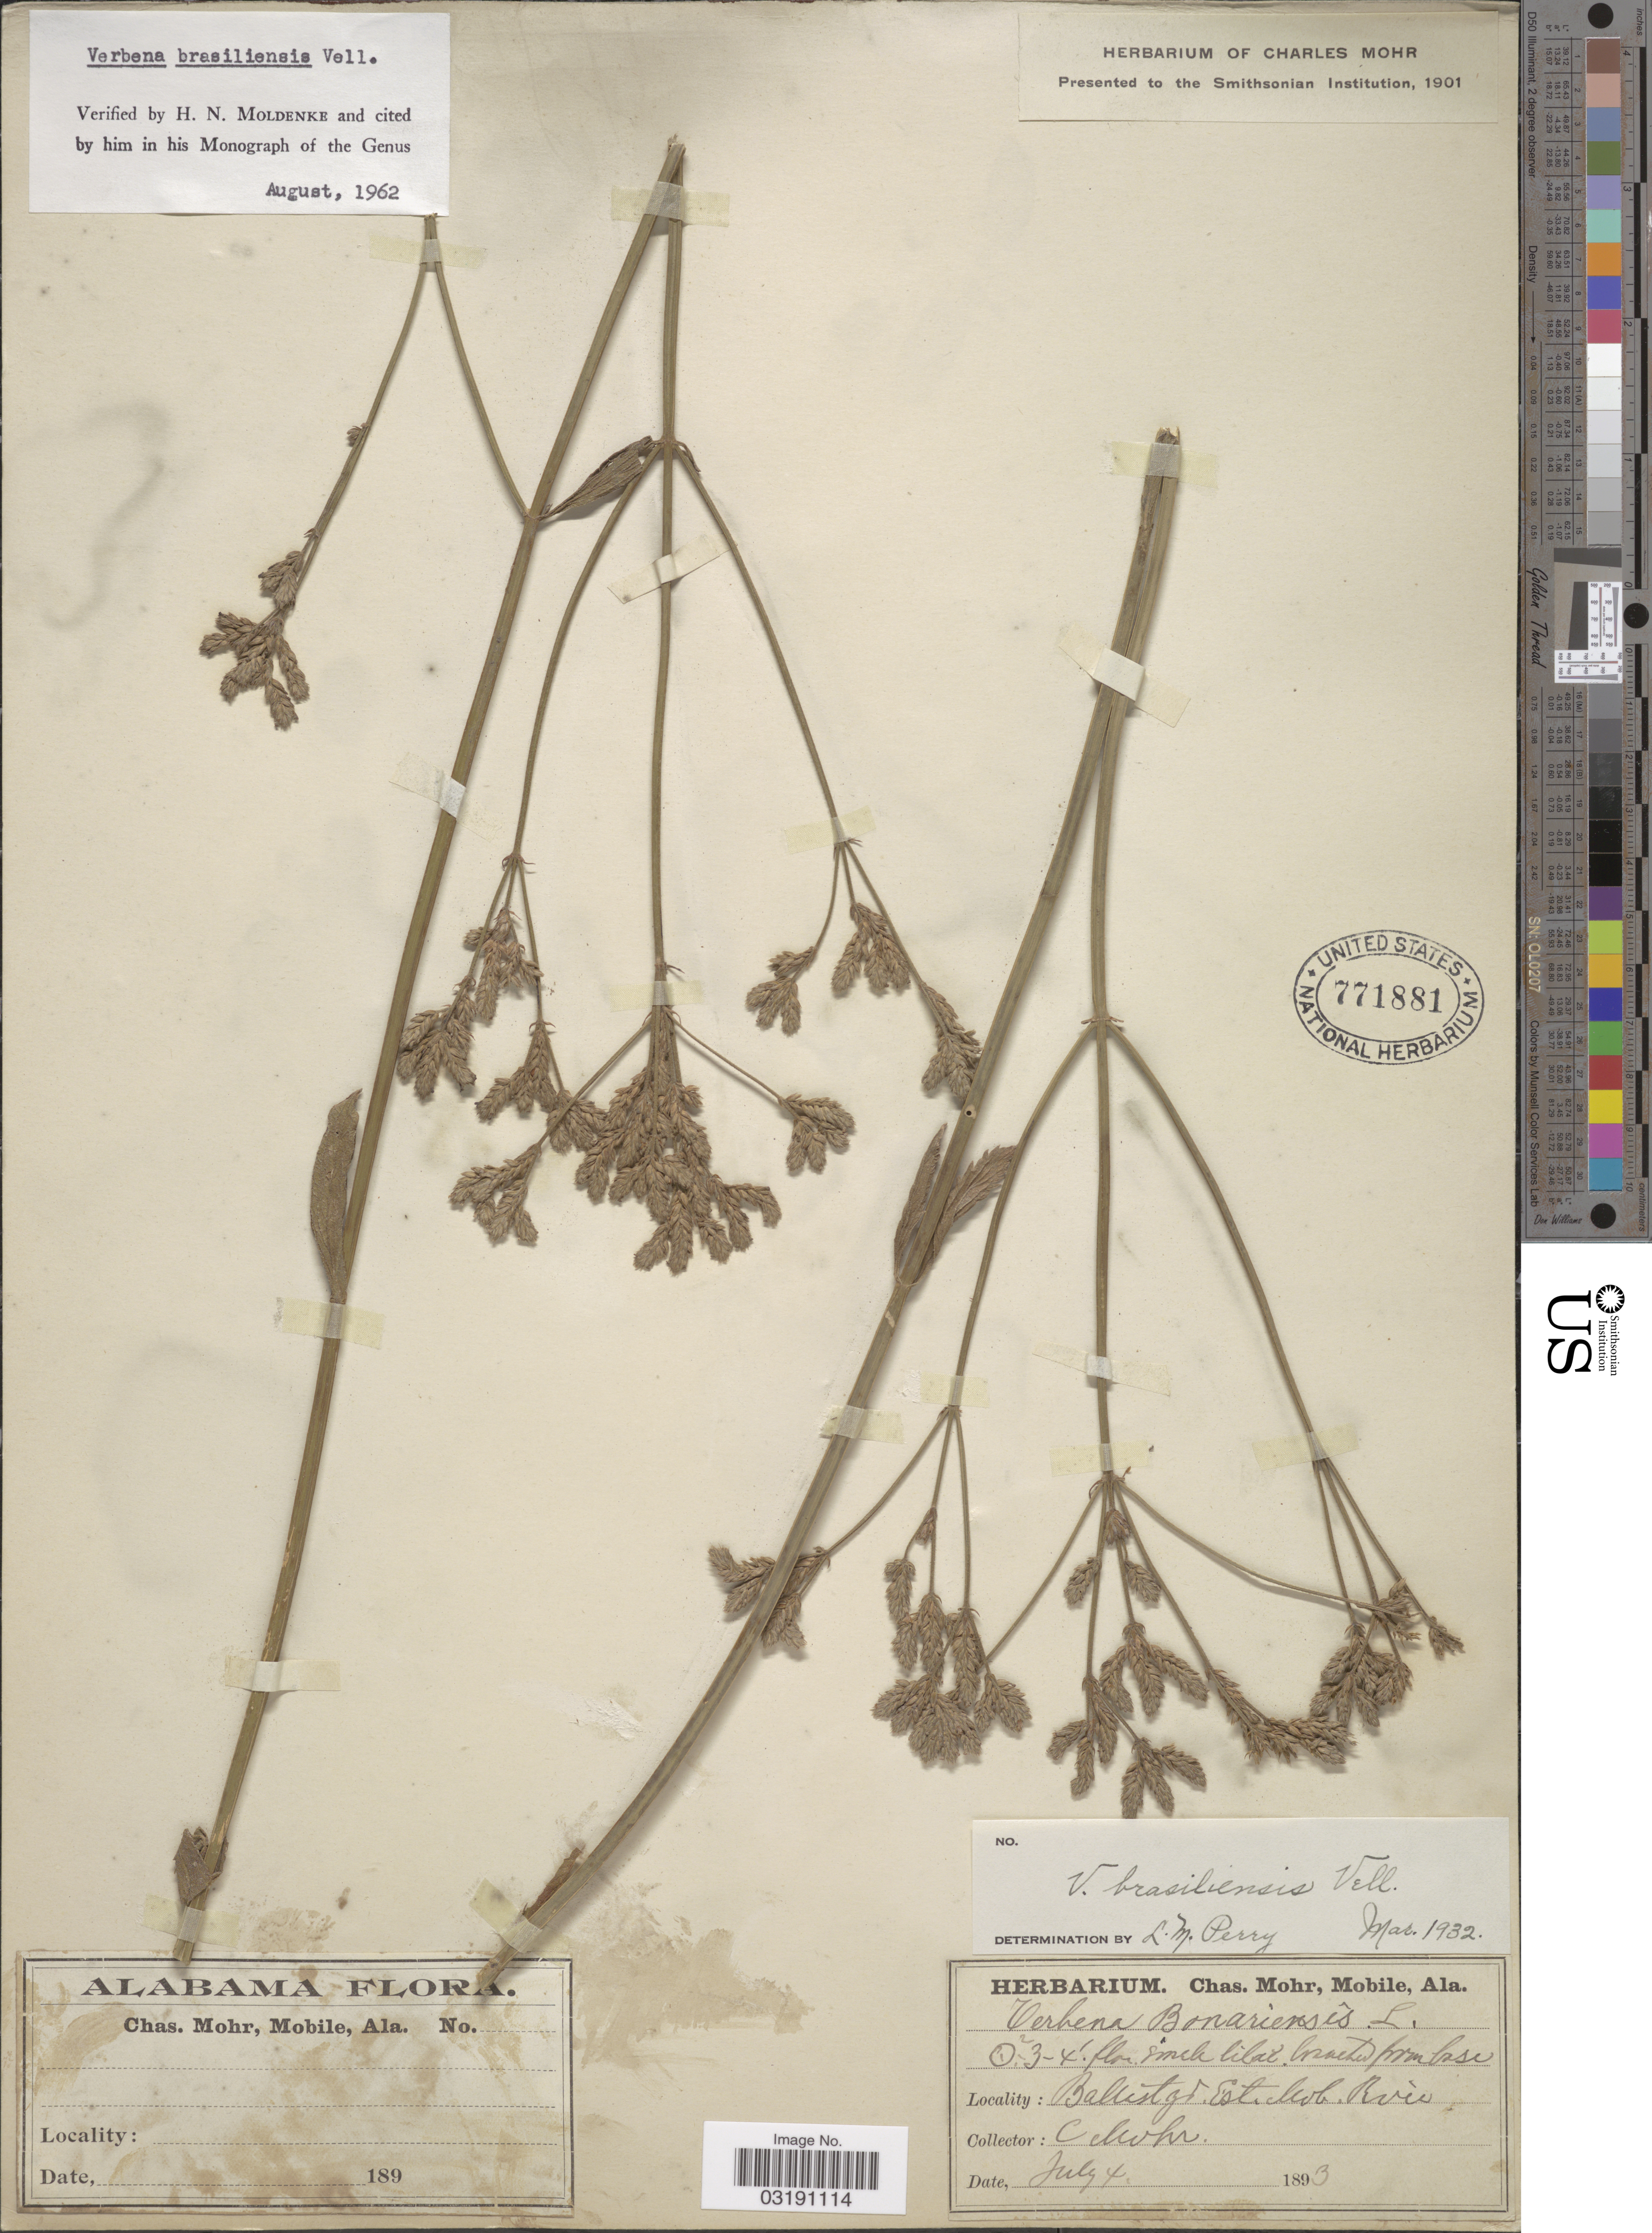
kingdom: Plantae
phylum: Tracheophyta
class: Magnoliopsida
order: Lamiales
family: Verbenaceae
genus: Verbena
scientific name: Verbena brasiliensis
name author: Vell.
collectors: Mohr, C. T. (herbarium)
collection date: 1893-07-04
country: United States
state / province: Alabama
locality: Ballast of Est. Mob. River.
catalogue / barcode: US 771881